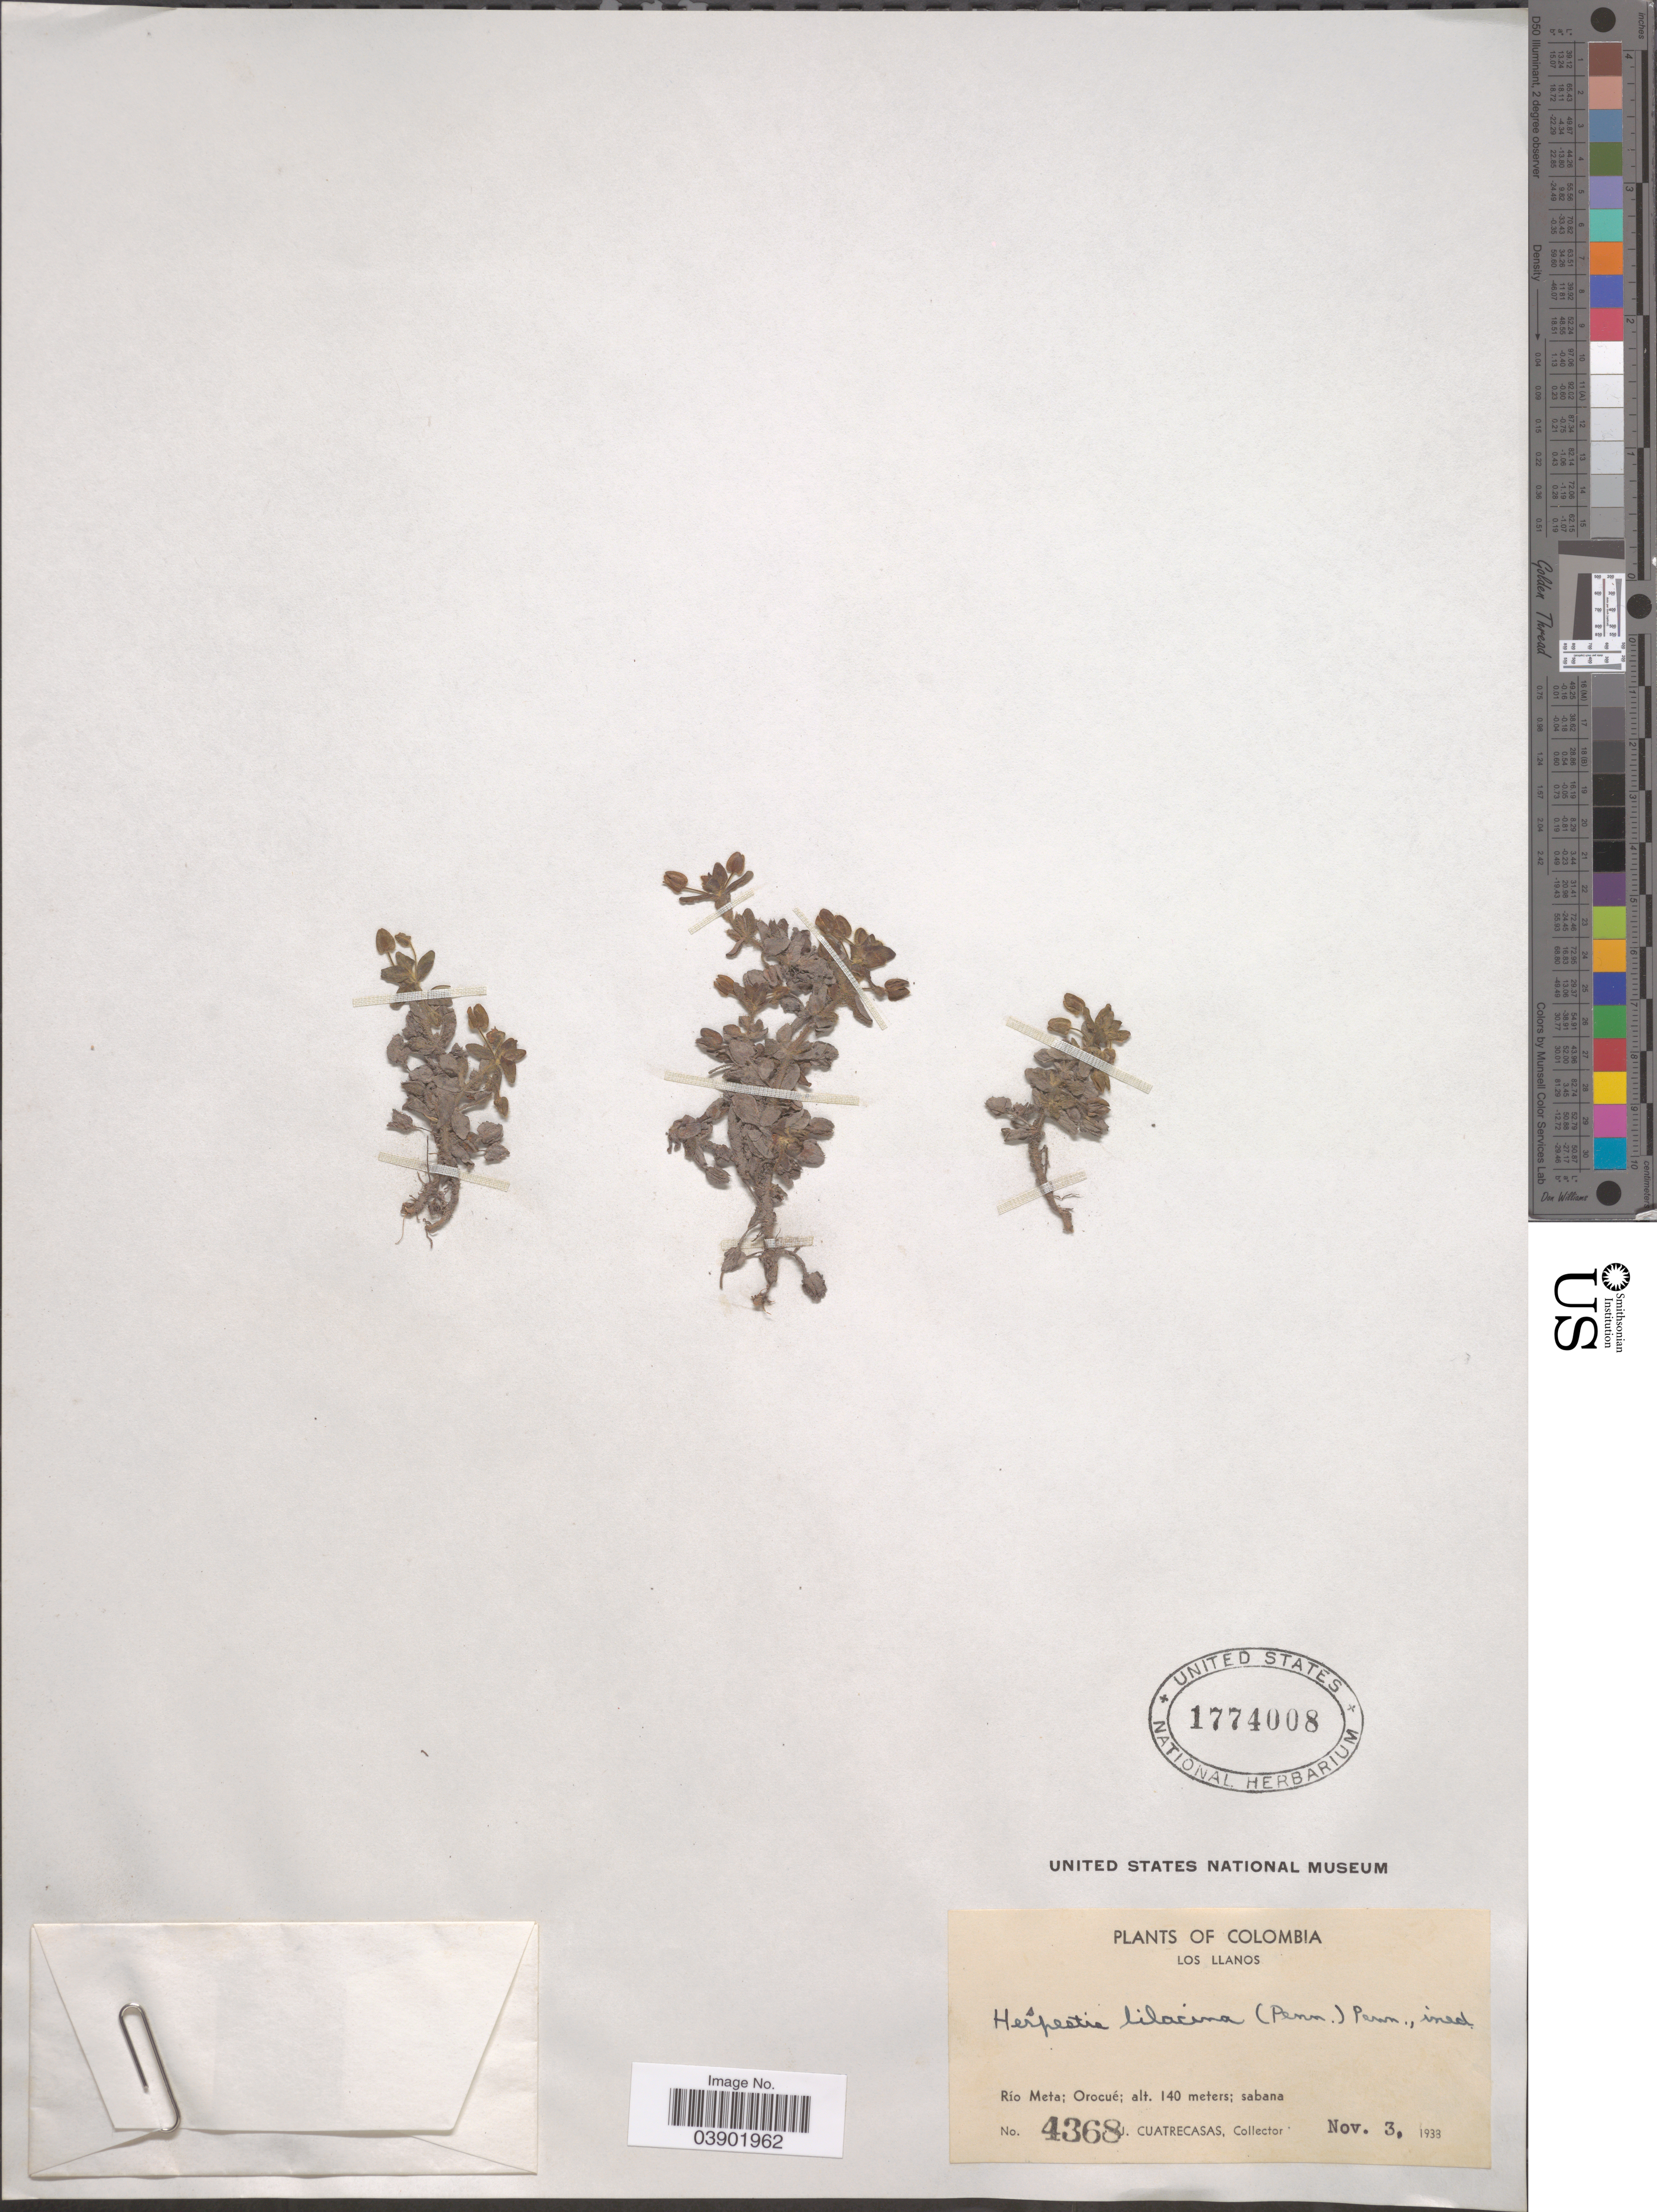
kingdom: Plantae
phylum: Tracheophyta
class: Magnoliopsida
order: Lamiales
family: Plantaginaceae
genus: Bacopa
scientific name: Bacopa lilacina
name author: (Pennell) Standl.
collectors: J. Cuatrecasas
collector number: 4368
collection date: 1938-11-03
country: Colombia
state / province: Meta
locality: Los Llanos. Río Meta; Orocué.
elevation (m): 140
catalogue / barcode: US 1774008